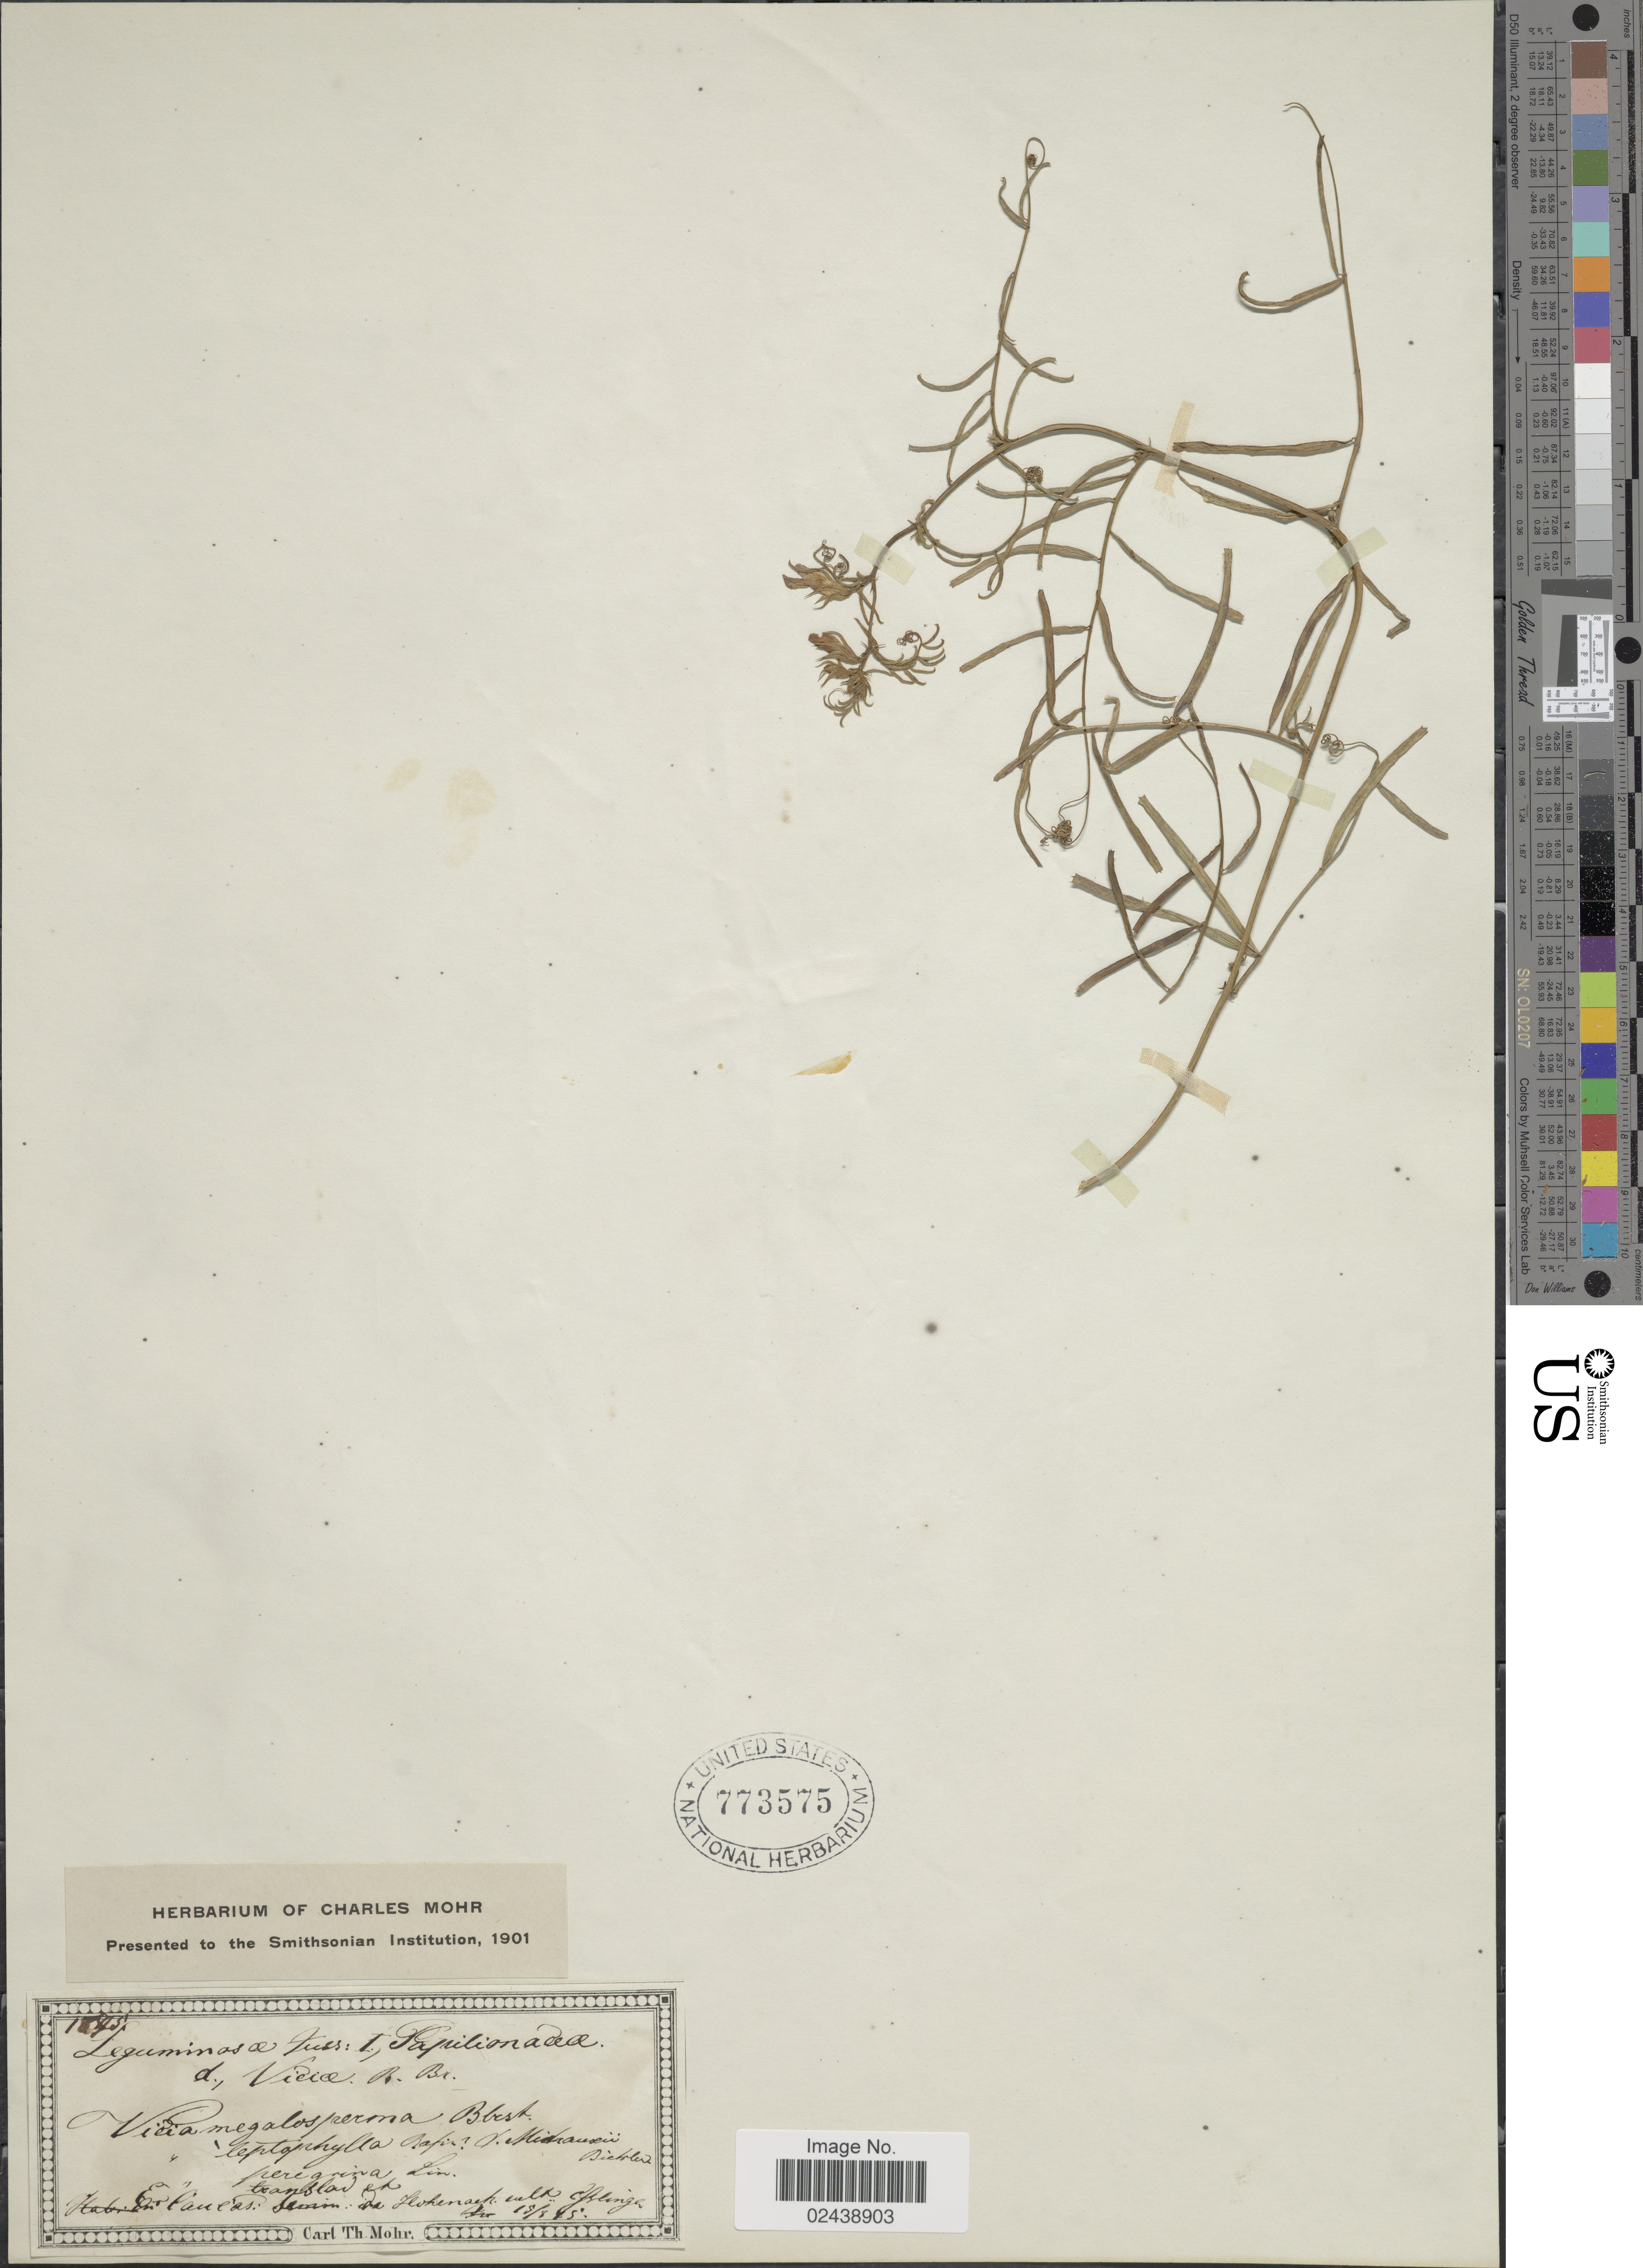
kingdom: Plantae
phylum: Tracheophyta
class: Magnoliopsida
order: Fabales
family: Fabaceae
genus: Vicia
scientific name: Vicia megalosperma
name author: M. Bieb.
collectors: Mohr, C. T. (herbarium)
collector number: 1!5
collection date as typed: Transcribed d/m/y: 15/8/95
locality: Er Caucas: da Flohenach cult, [illegible text]linga[interpreted]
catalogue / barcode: US 773575